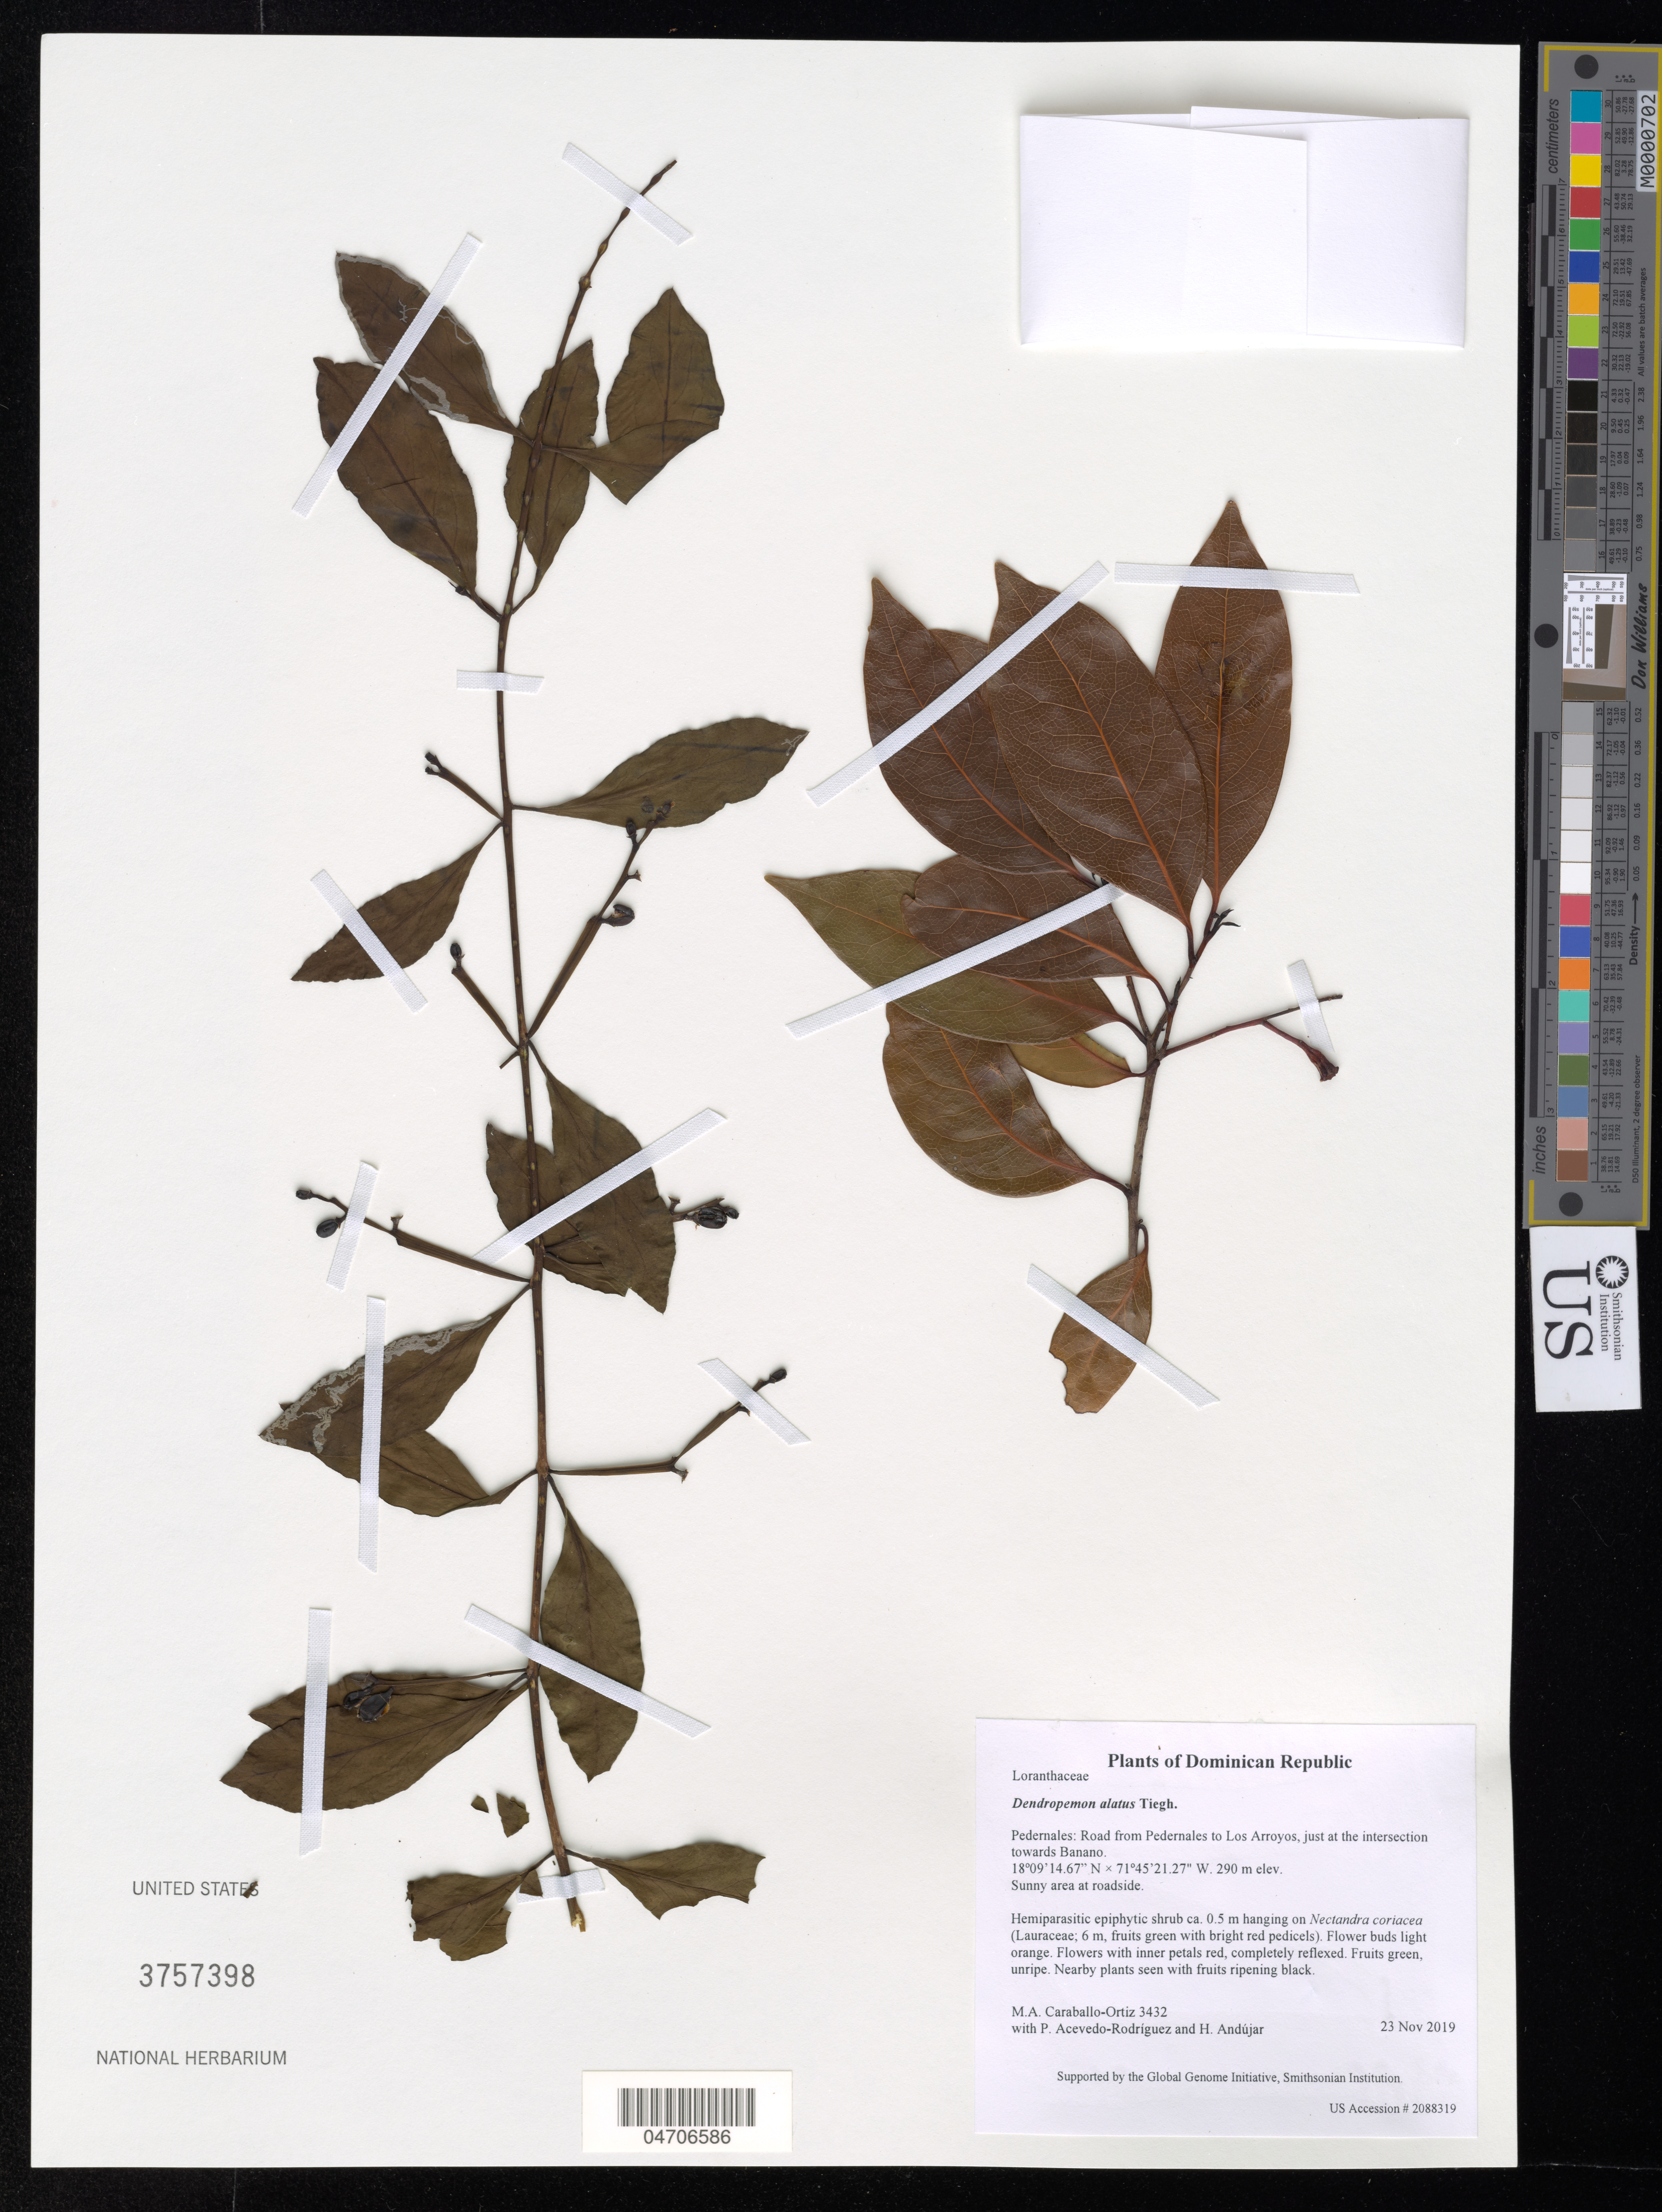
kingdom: Plantae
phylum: Tracheophyta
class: Magnoliopsida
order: Santalales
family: Loranthaceae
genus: Dendropemon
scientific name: Dendropemon alatus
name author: Tiegh.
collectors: M. Caraballo-Ortiz, P. Acevedo-Rodr. & H. Andujar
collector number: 3432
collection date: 2019-11-23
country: Dominican Republic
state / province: Pedernales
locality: Road from Pedernales to Los Arroyos, just at the intersection towards Banano.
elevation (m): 290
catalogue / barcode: US 3757398